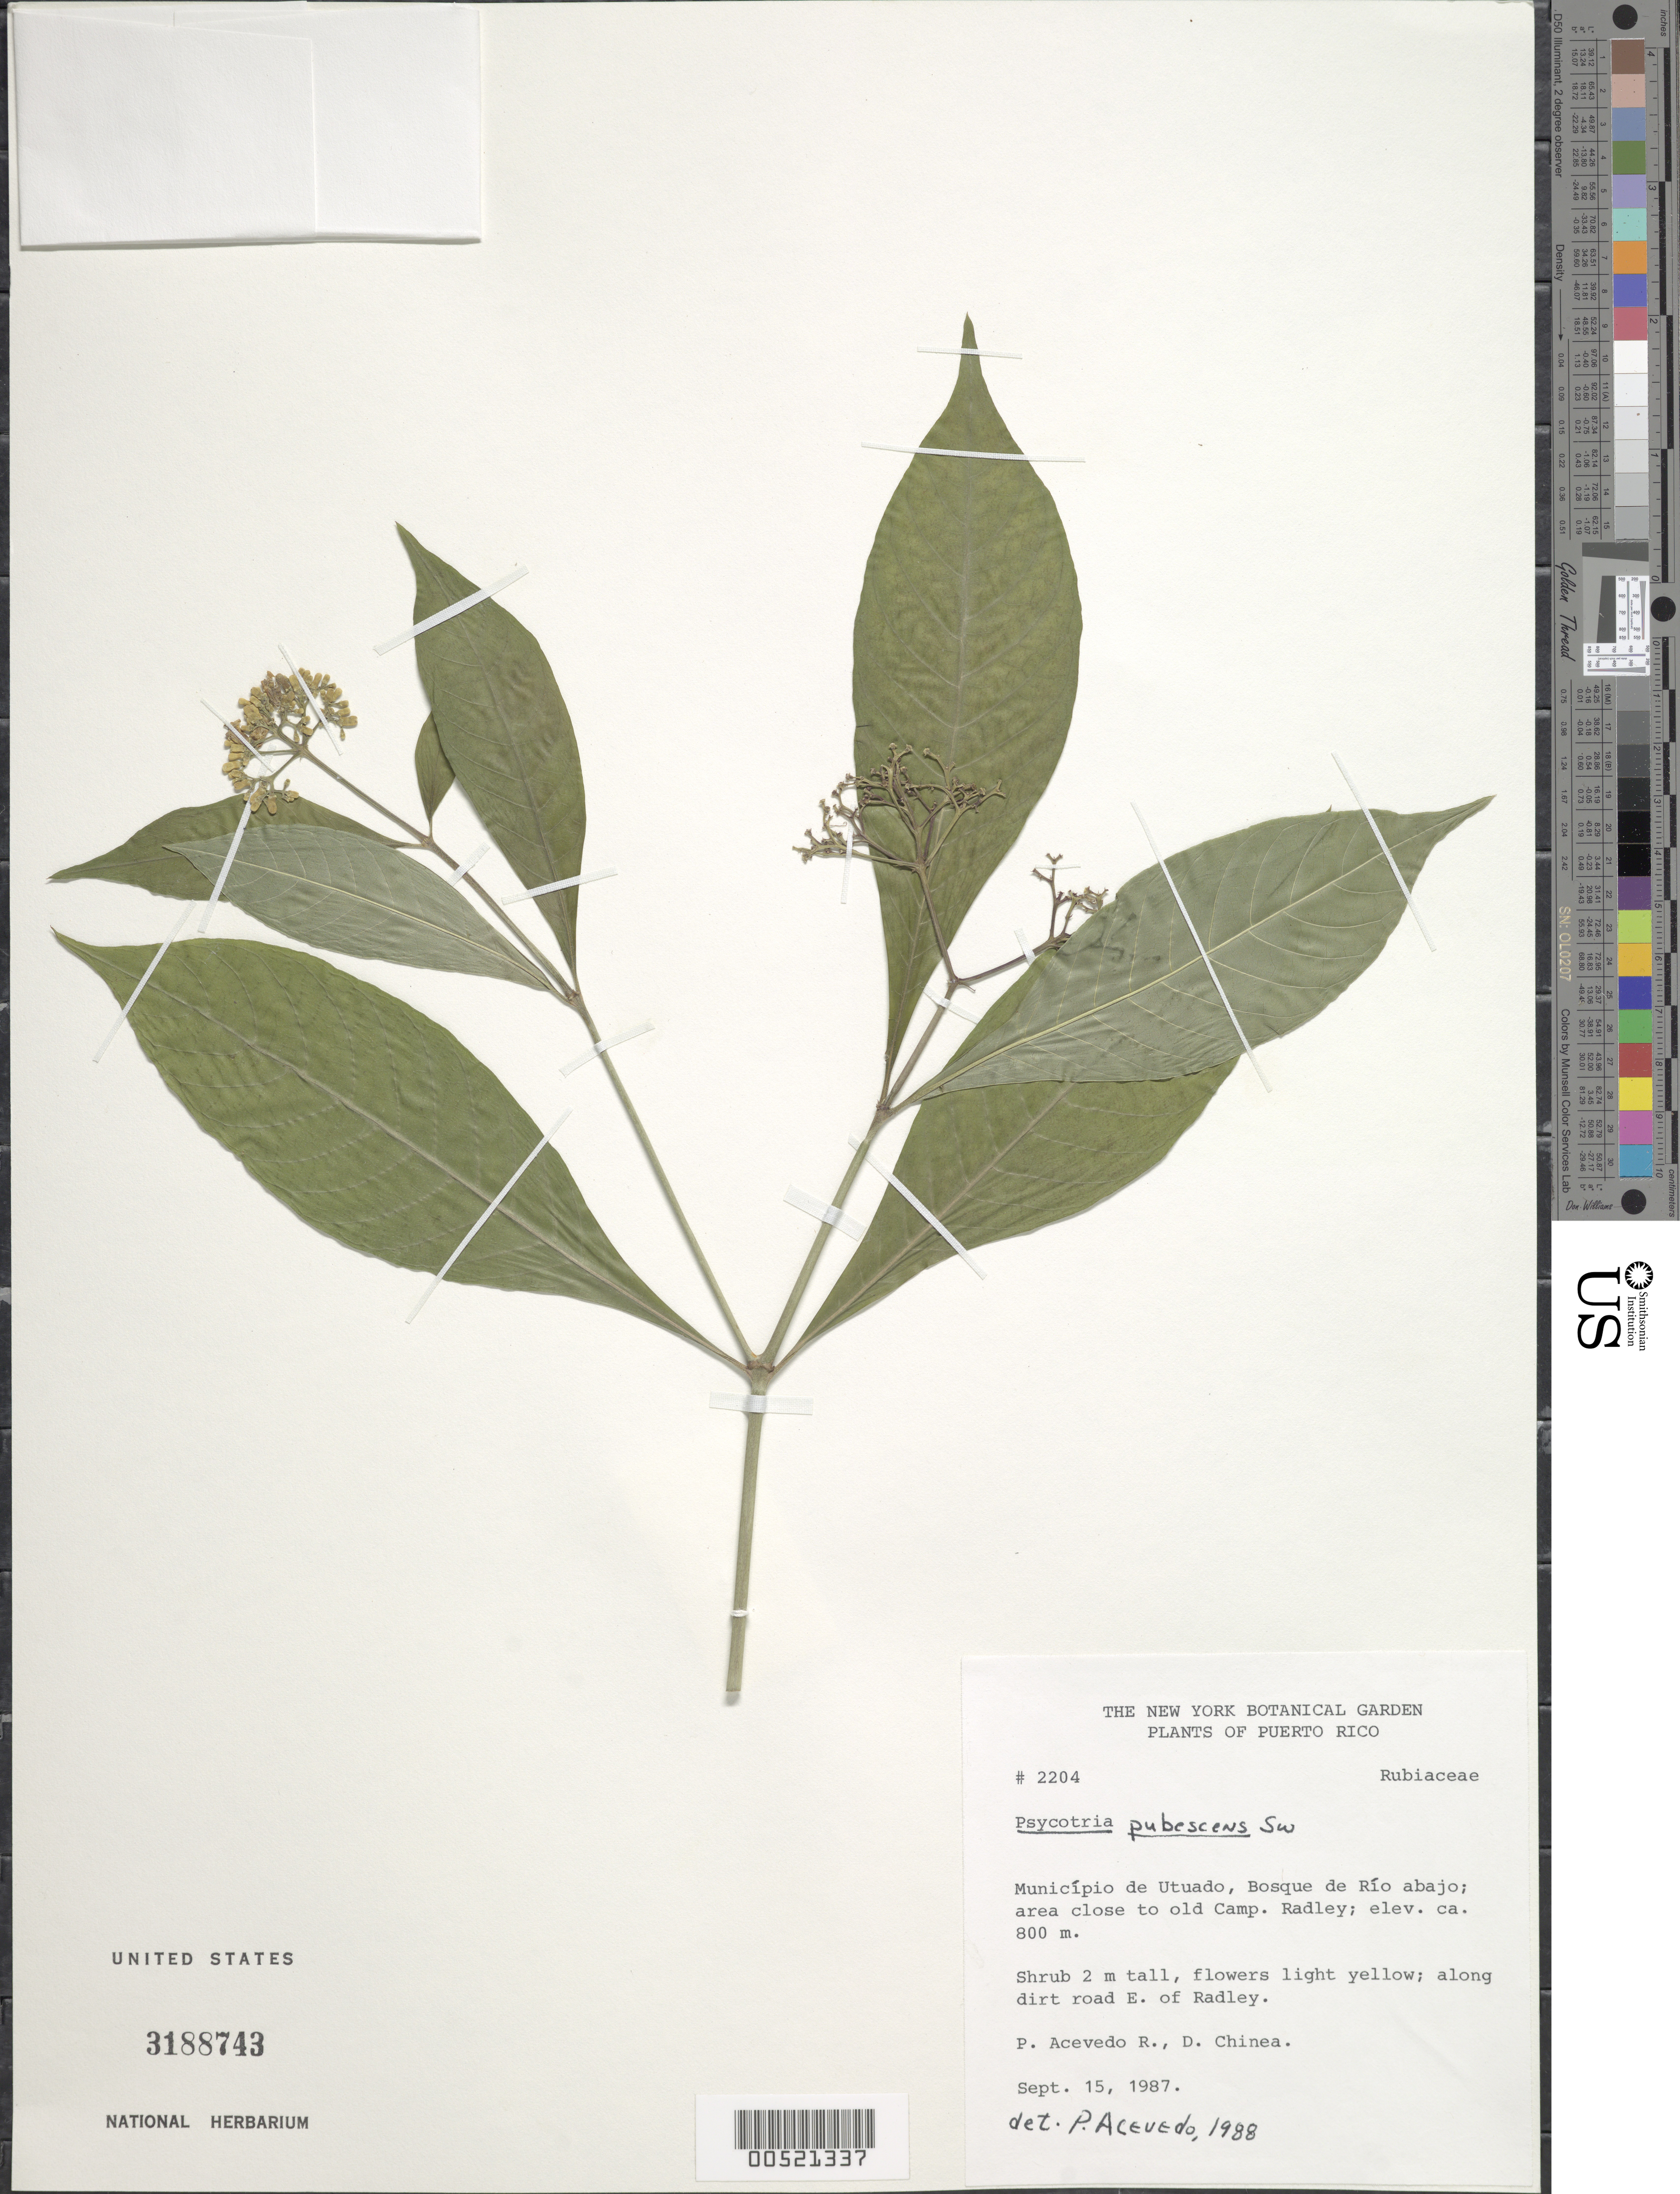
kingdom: Plantae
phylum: Tracheophyta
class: Magnoliopsida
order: Gentianales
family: Rubiaceae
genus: Psychotria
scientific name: Psychotria pubescens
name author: Sw.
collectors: P. Acevedo-Rodr. & D. Chinea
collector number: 2204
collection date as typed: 10 Sep 1987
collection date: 1987-09-10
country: Puerto Rico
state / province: Arecibo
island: Puerto Rico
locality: Arecibo; Bosque de Río Abajo, Camp Radley.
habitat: Area adjacent to camp.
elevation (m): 300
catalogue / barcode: US 3188743